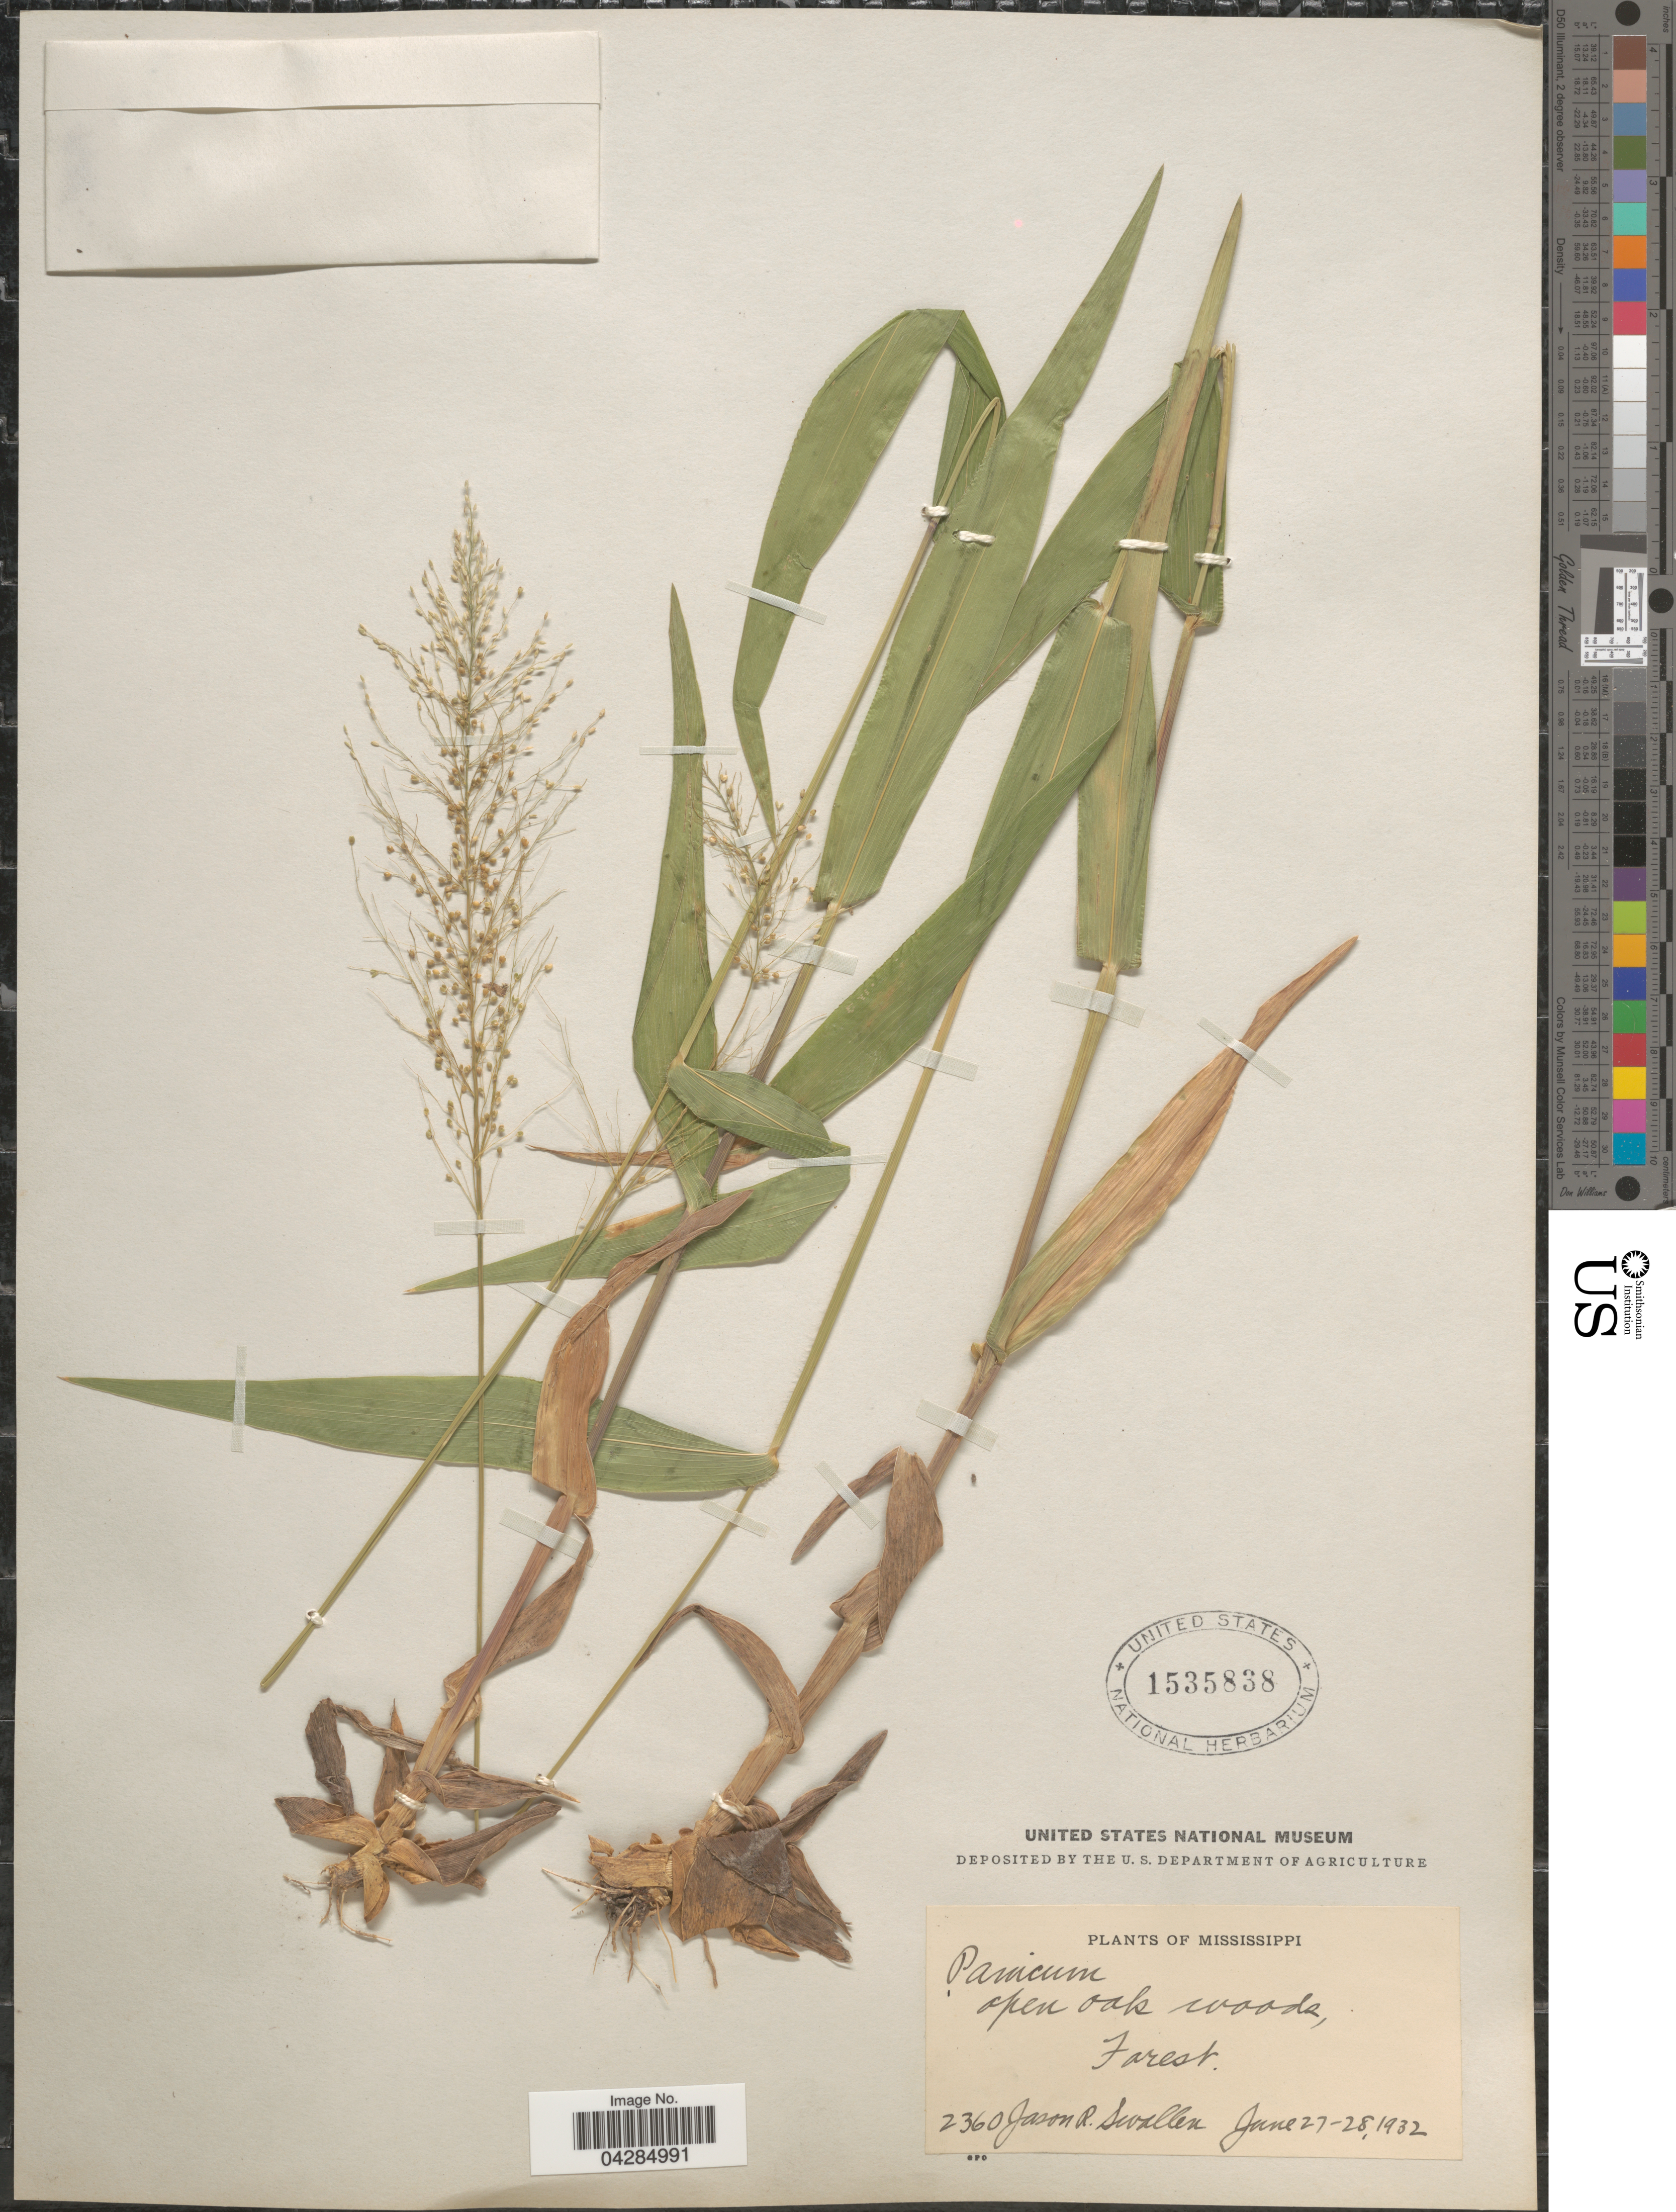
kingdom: Plantae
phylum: Tracheophyta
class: Liliopsida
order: Poales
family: Poaceae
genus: Dichanthelium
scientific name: Dichanthelium portoricense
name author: (Desv. ex Ham.) B.F. Hansen & Wunderlin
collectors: J. R. Swallen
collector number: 2360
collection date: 1932-06-27/1932-06-28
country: United States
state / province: Mississippi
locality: Forest.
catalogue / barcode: US 1535838